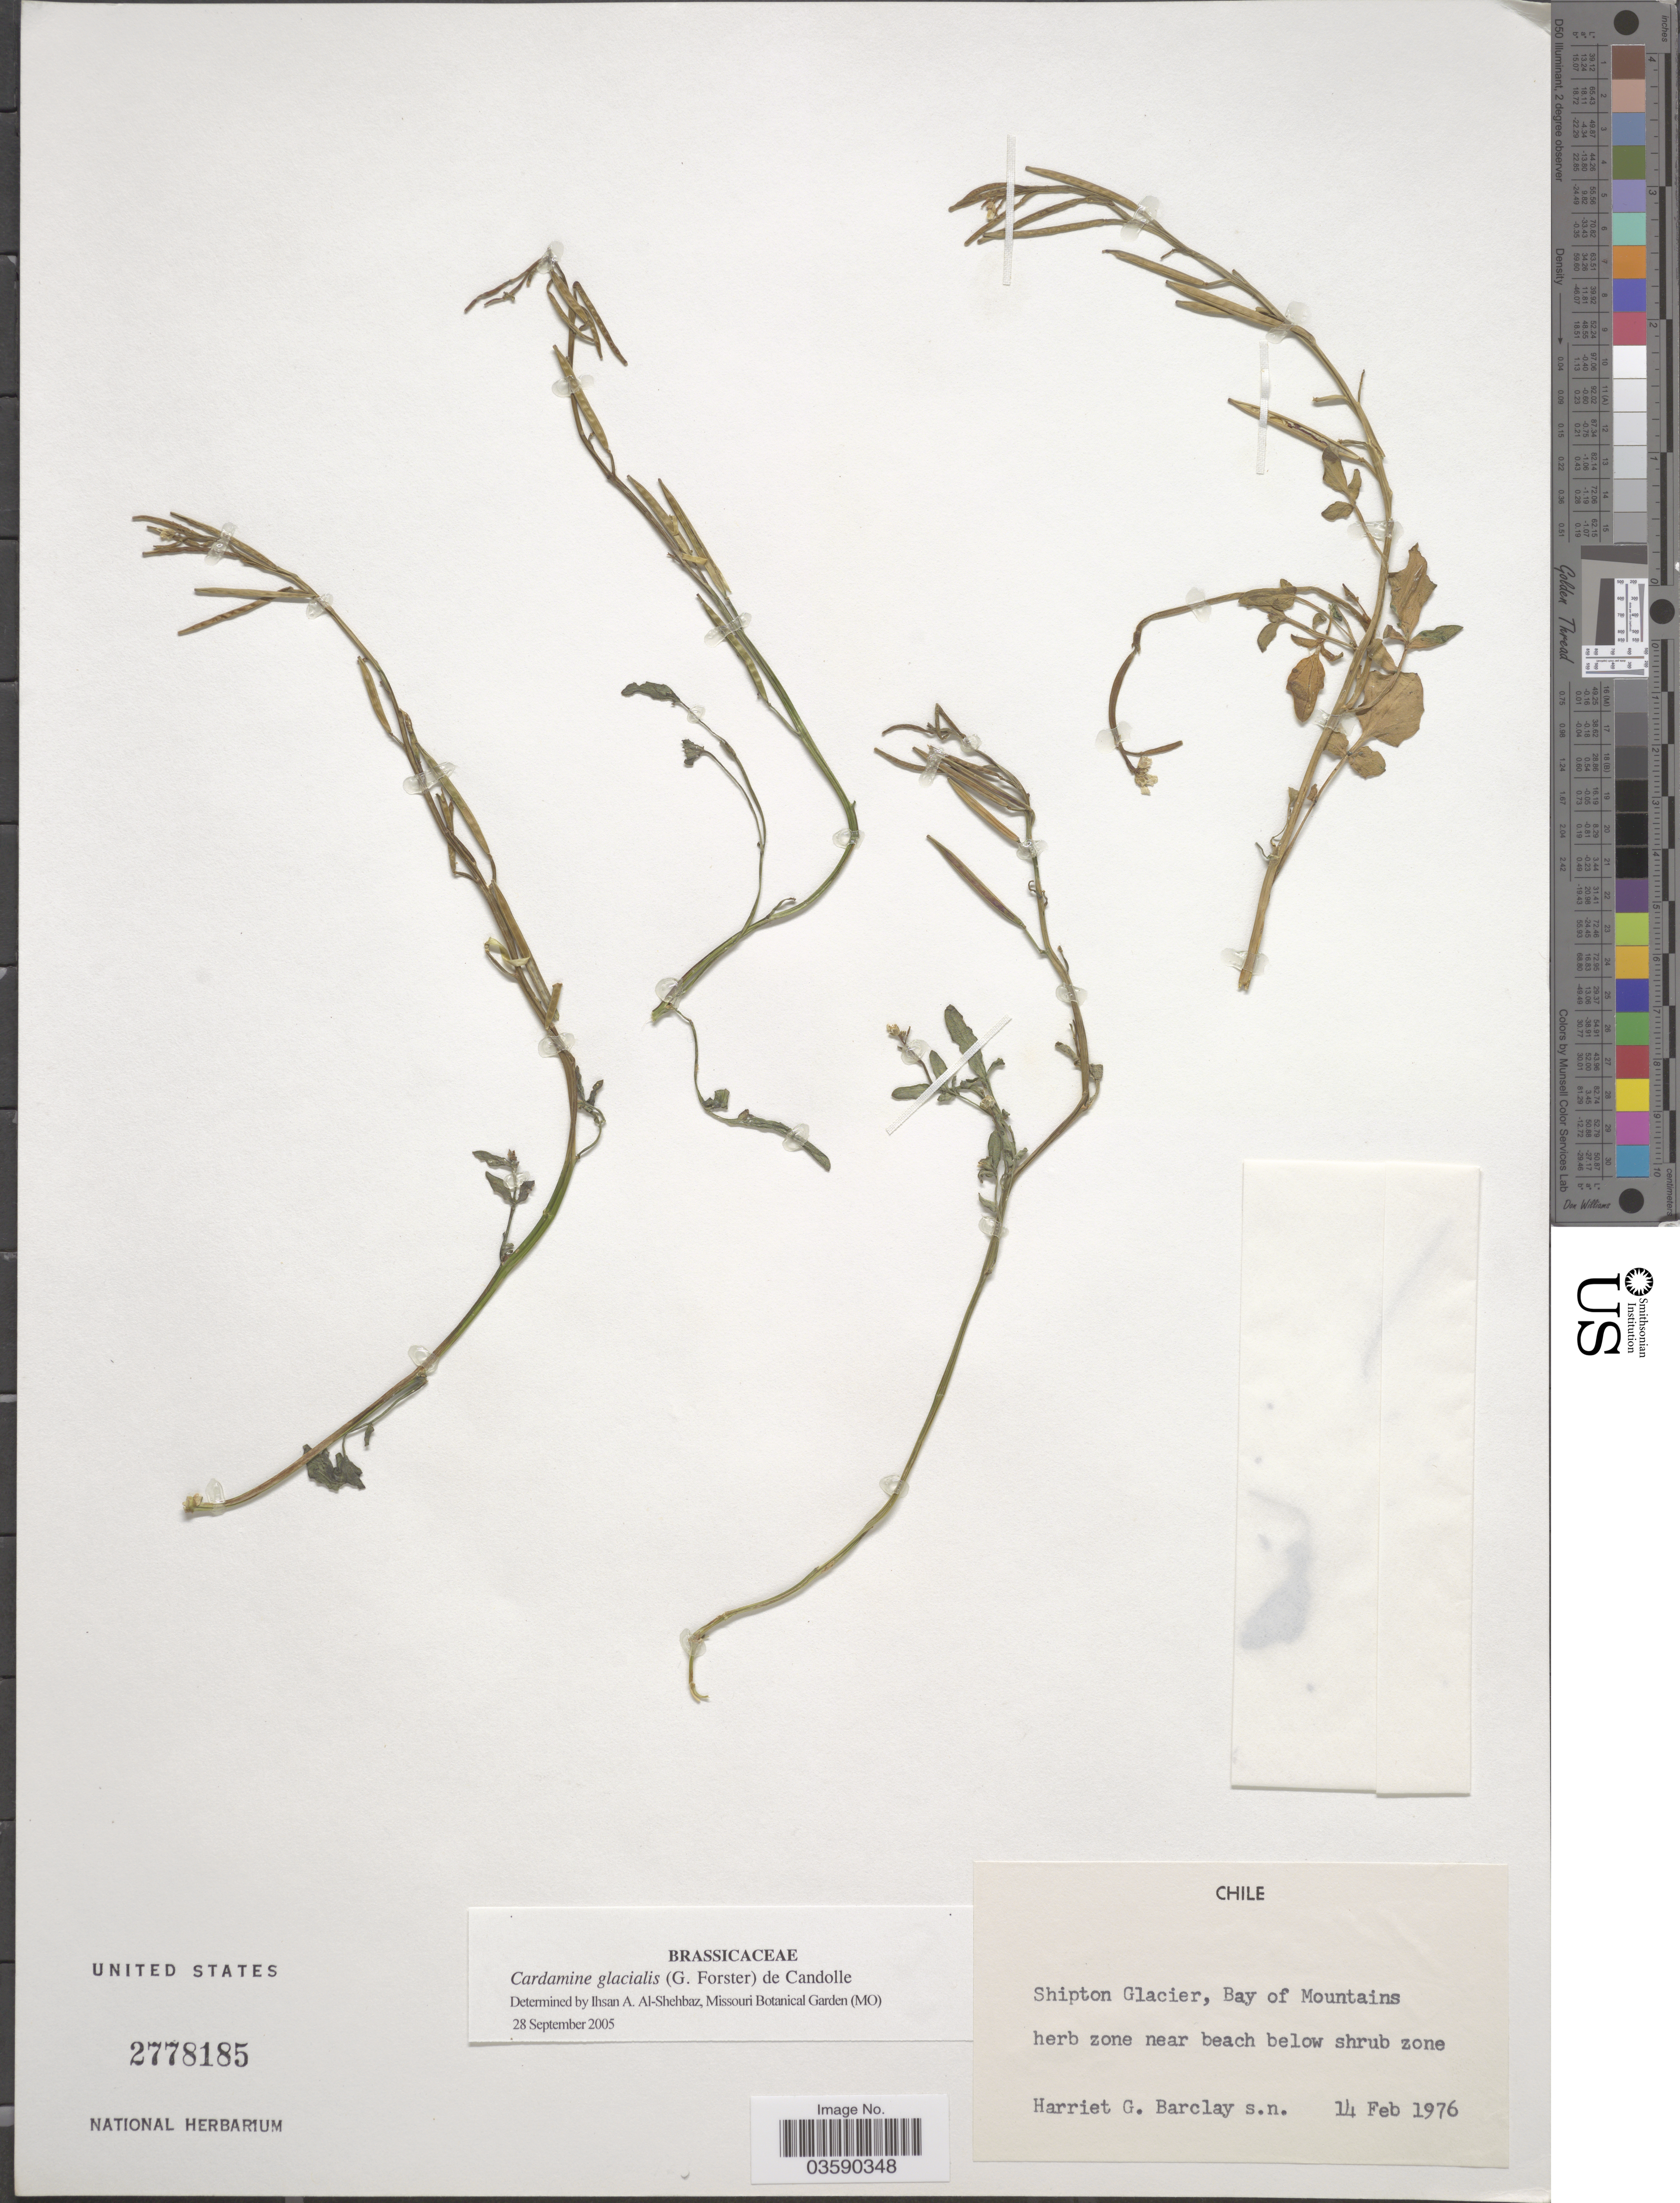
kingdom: Plantae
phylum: Tracheophyta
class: Magnoliopsida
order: Brassicales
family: Brassicaceae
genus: Cardamine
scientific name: Cardamine glacialis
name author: DC.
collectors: H. G. Barclay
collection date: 1976-02-14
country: Chile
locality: Shipton Glacier, Bay of Mountains.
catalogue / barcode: US 2778185